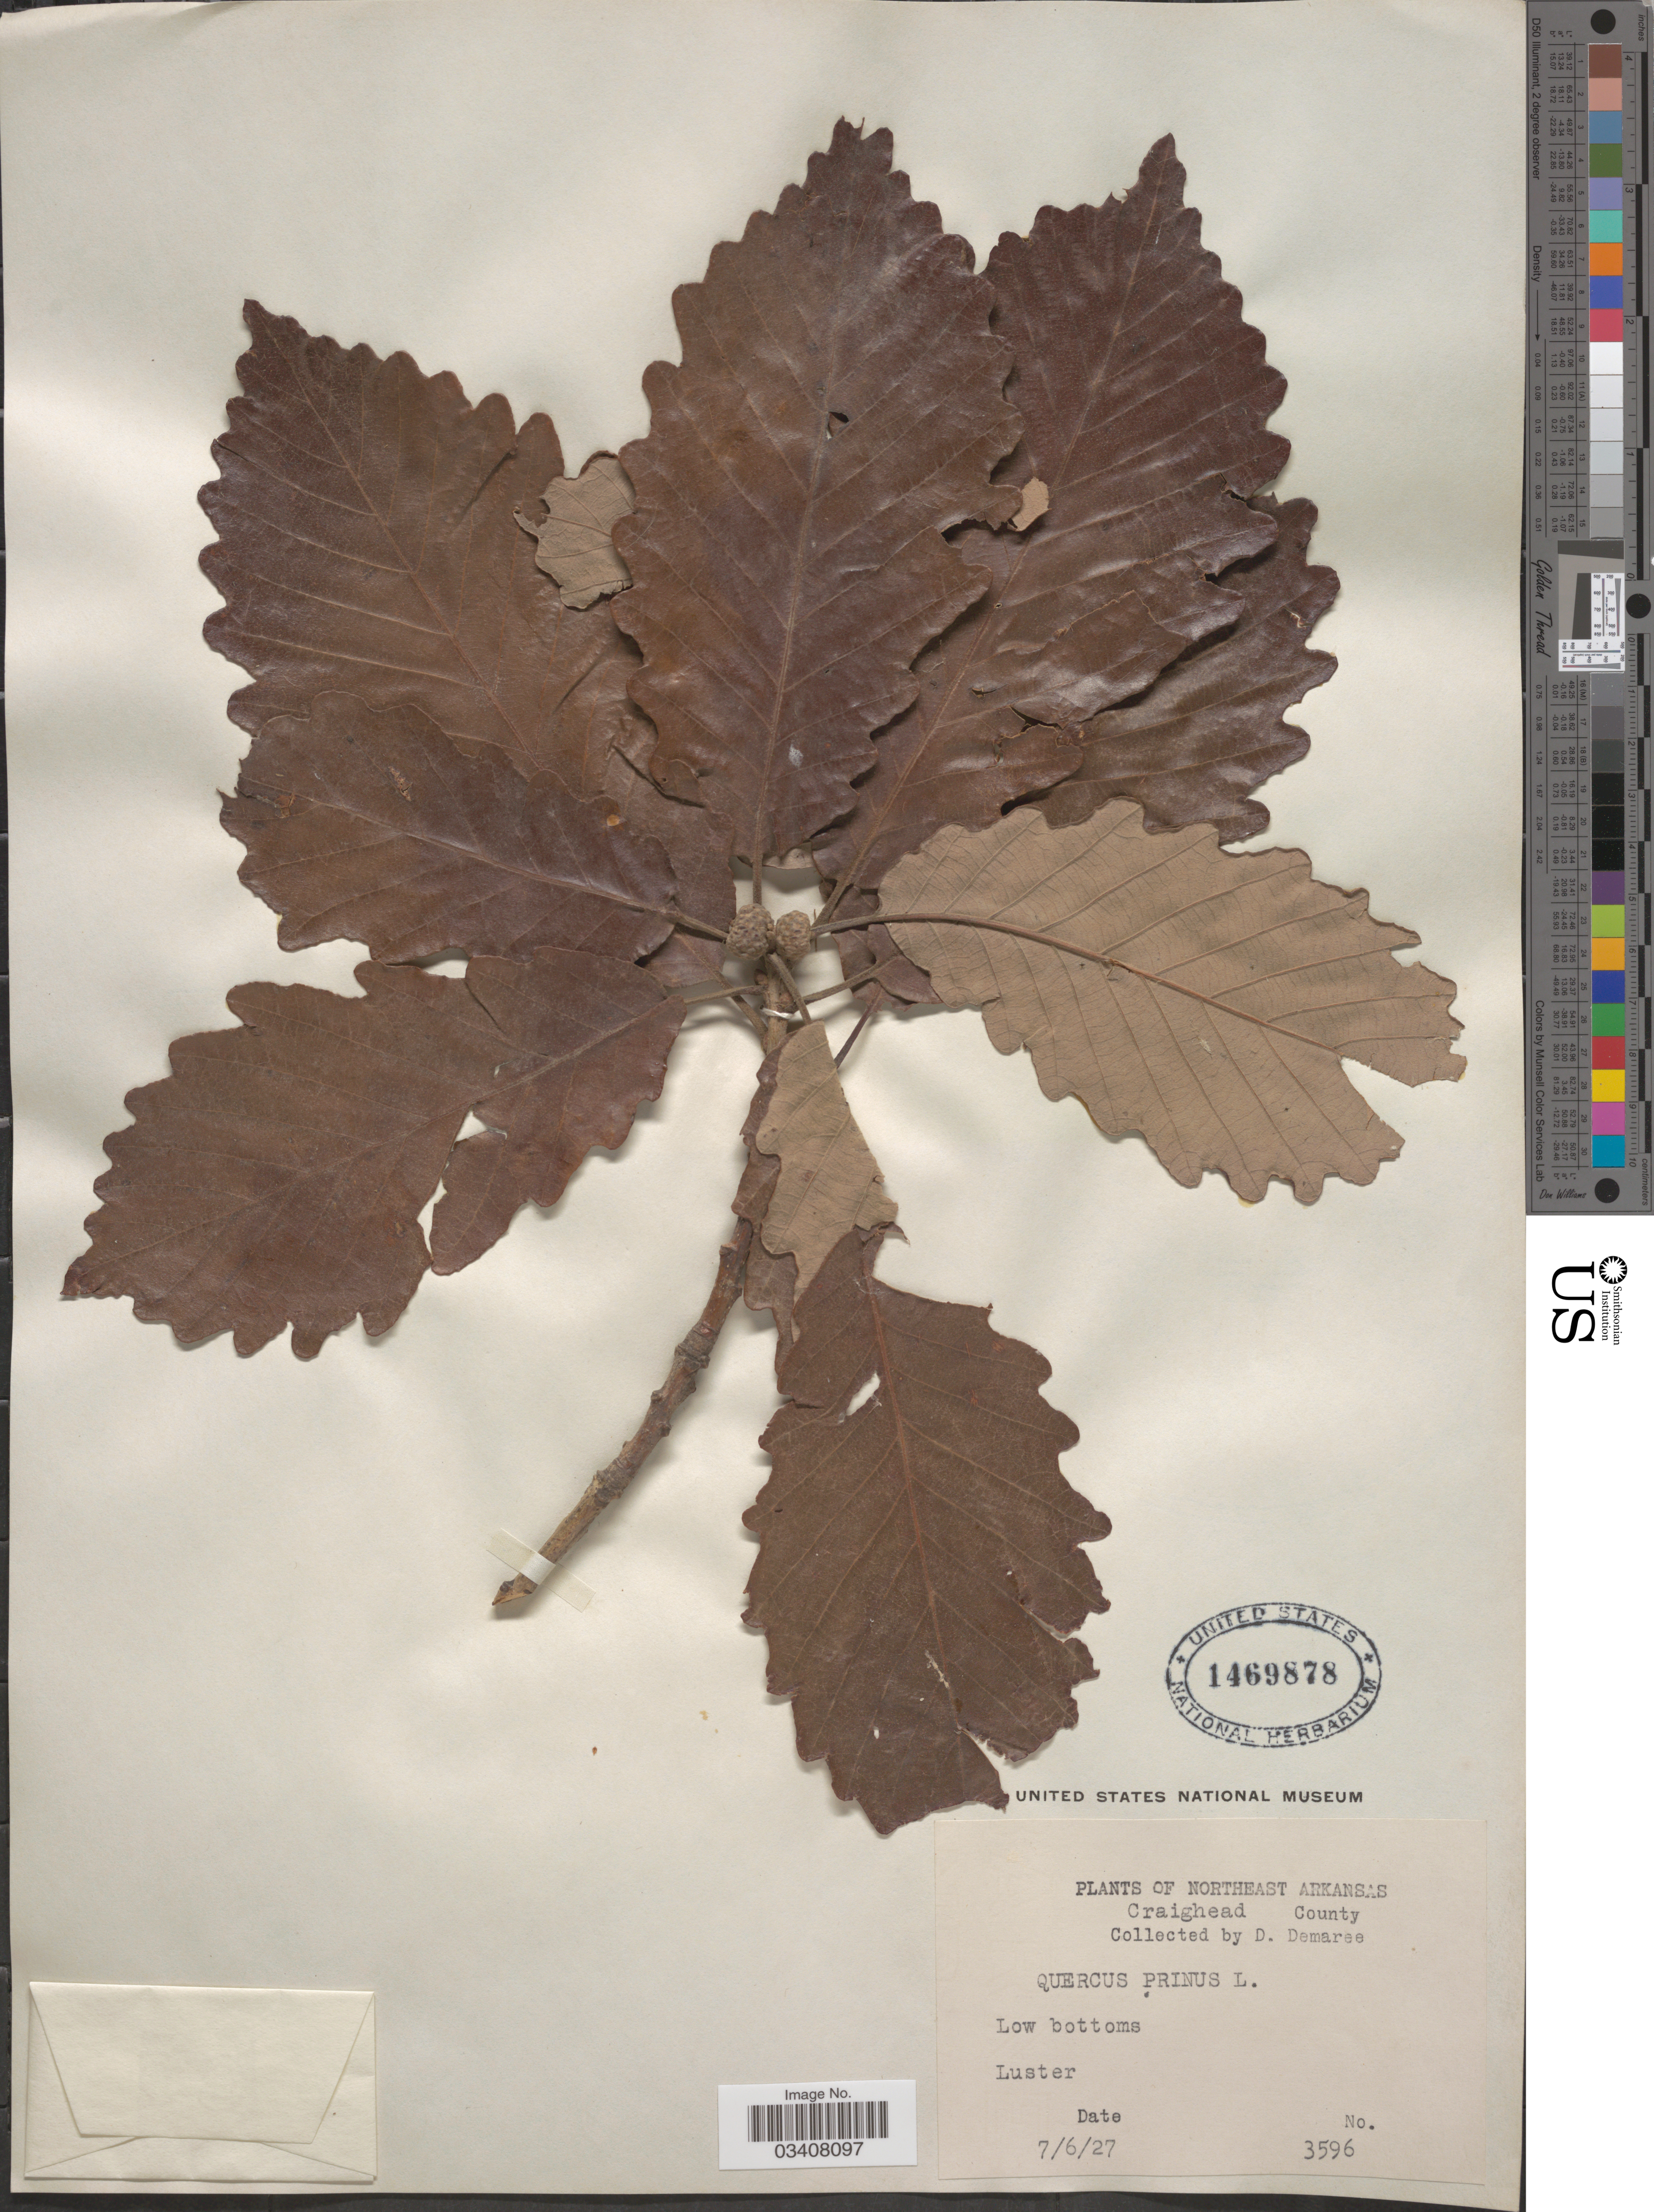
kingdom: Plantae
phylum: Tracheophyta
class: Magnoliopsida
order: Fagales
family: Fagaceae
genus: Quercus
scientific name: Quercus prinus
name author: L.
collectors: D. Demaree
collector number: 3596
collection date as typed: Transcribed d/m/y: 6/7/27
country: United States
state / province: Arkansas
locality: Northwest Arkansas. Craighead County. Luster.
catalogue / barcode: US 1469878